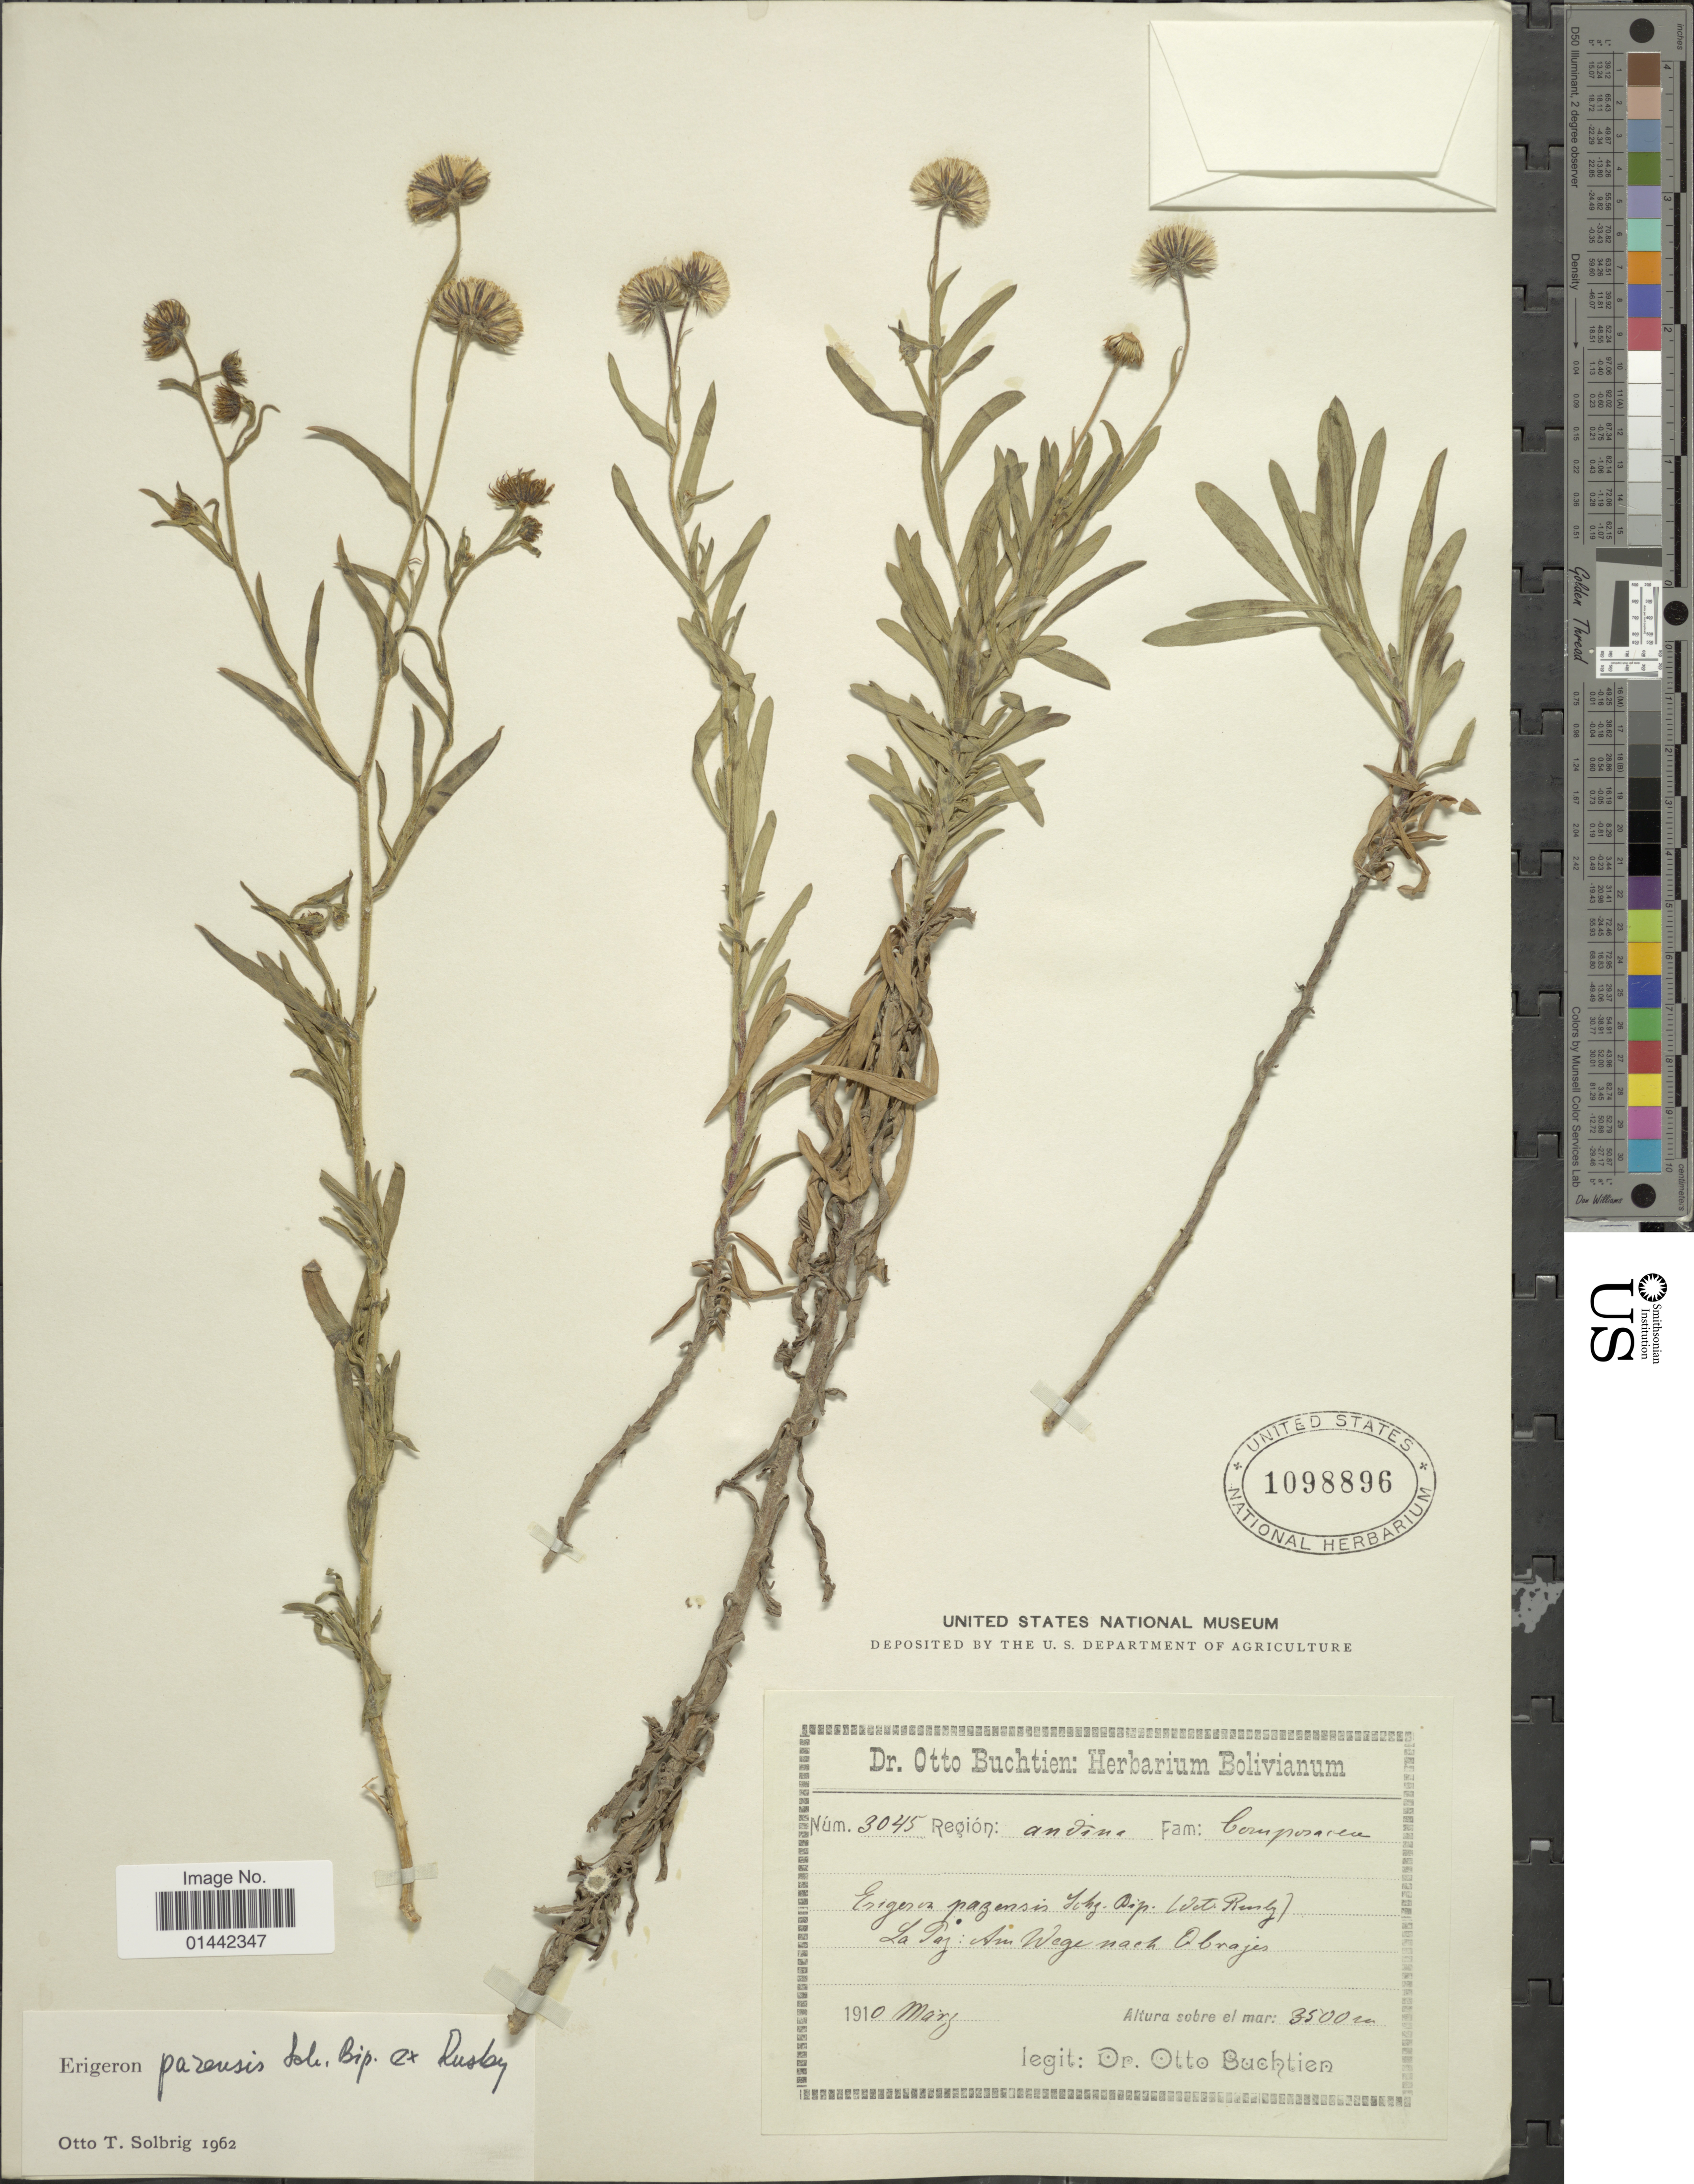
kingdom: Plantae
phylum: Tracheophyta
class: Magnoliopsida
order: Asterales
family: Asteraceae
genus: Erigeron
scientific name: Erigeron pazensis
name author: Sch. Bip. ex Rusby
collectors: O. Buchtien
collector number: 3045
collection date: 1910-03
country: Bolivia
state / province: La Paz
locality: Región: andine, Am wege nach (on the way to) Obrajes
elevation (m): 3500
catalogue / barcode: US 1098896